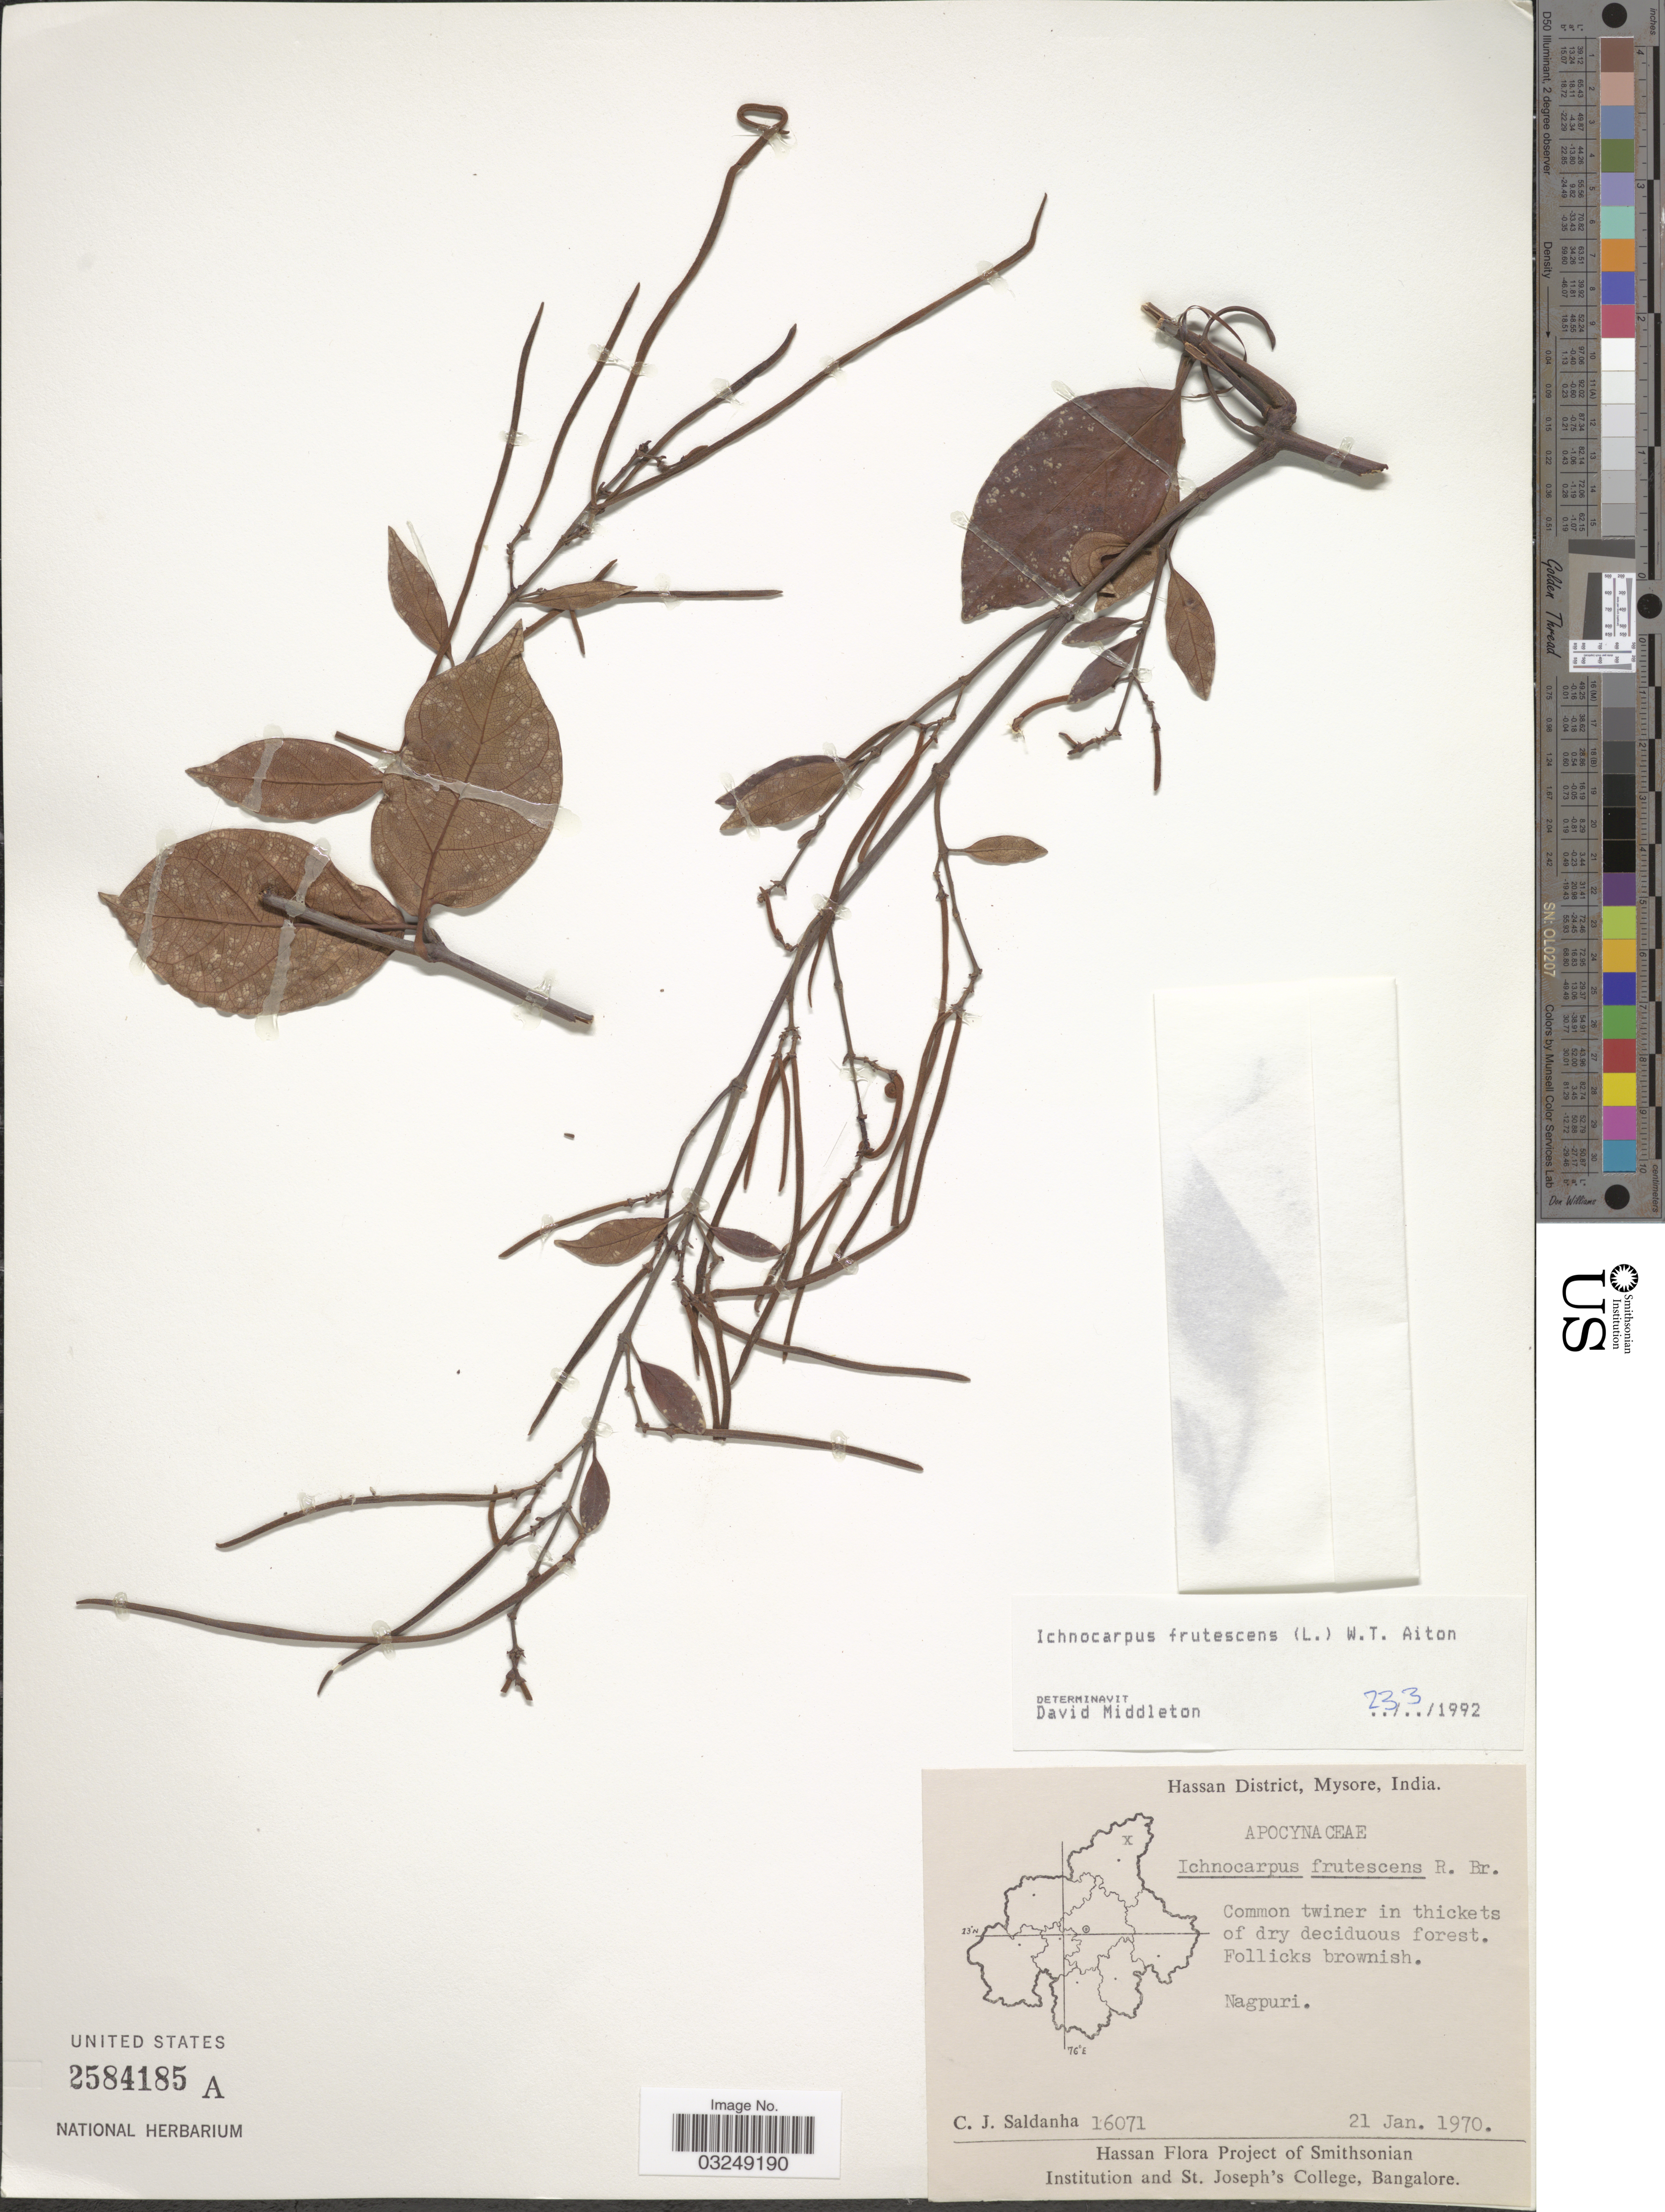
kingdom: Plantae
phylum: Tracheophyta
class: Magnoliopsida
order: Gentianales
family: Apocynaceae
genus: Ichnocarpus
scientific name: Ichnocarpus frutescens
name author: (L.) W.T. Aiton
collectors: C. J. Saldanha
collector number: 16071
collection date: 1970-01-21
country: India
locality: Hassan District, Mysore. Nagpuri.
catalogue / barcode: US 2584185A